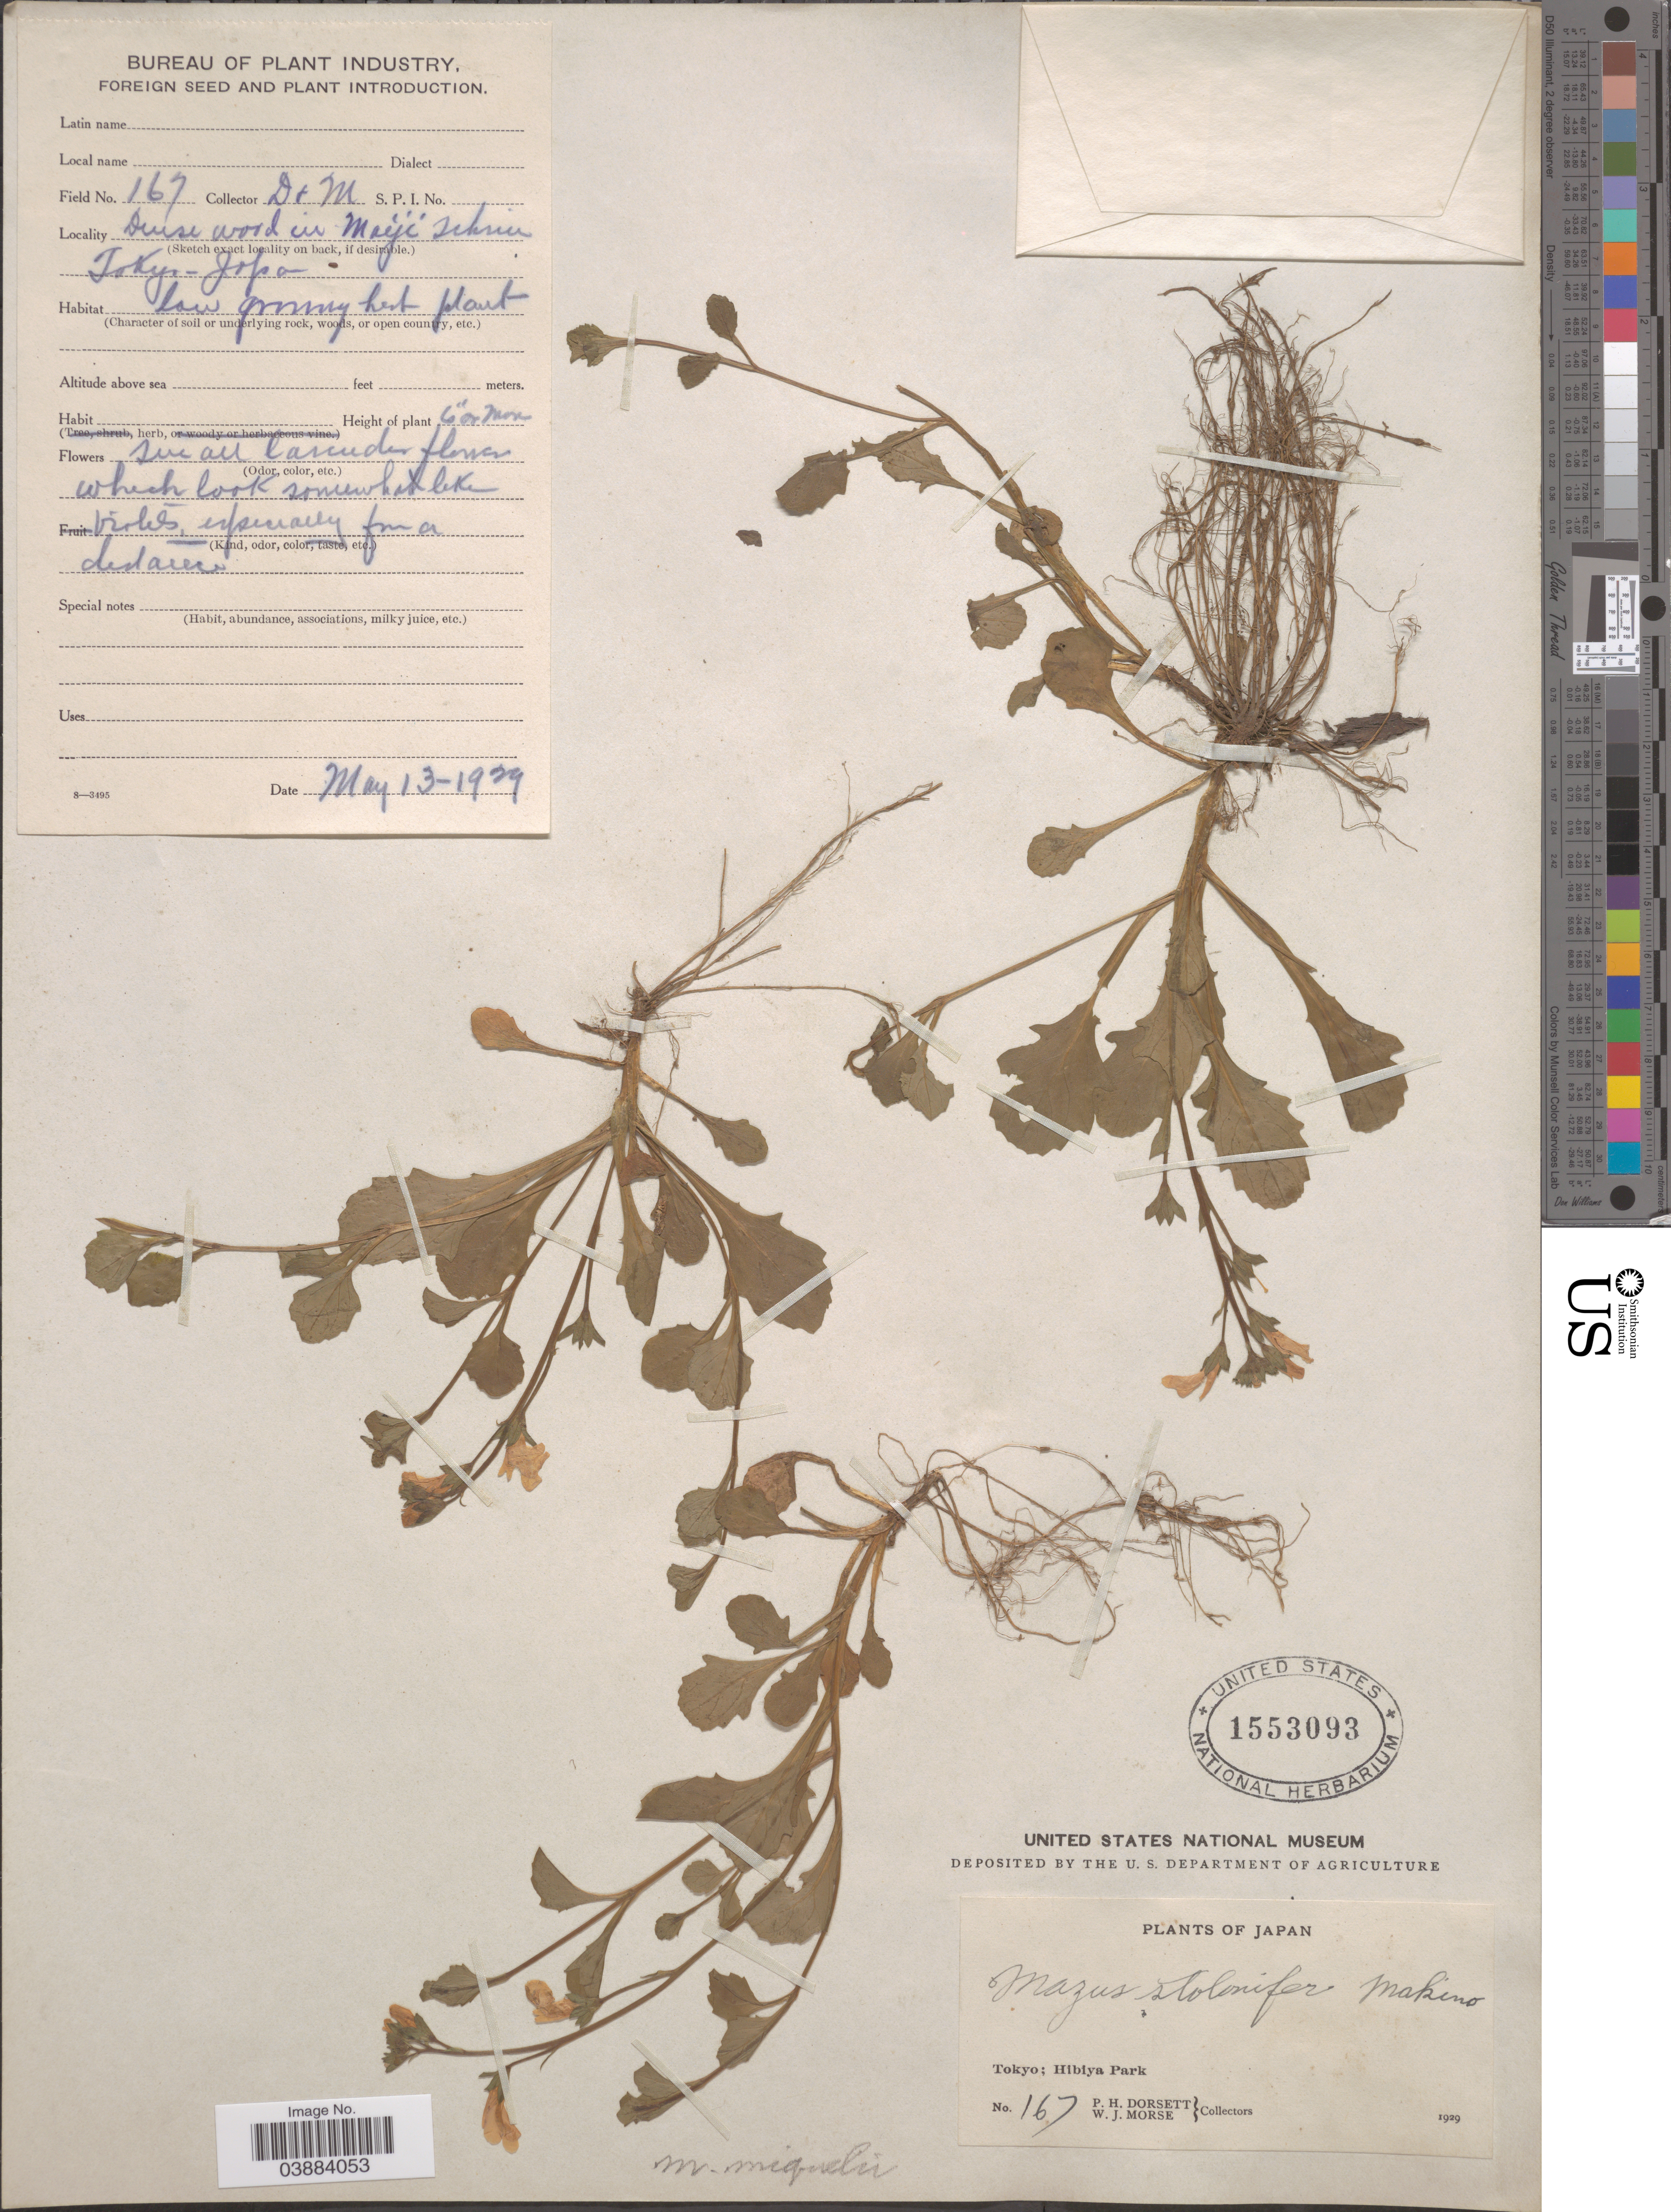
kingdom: Plantae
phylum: Tracheophyta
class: Magnoliopsida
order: Lamiales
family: Mazaceae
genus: Mazus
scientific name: Mazus miquelii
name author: Makino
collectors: P. H. Dorsett & W. J. Morse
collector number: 167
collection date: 1929-05-13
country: Japan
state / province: Tokyo, Federal City of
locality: In Maiji Shrine. Hibiya Park.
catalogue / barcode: US 1553093